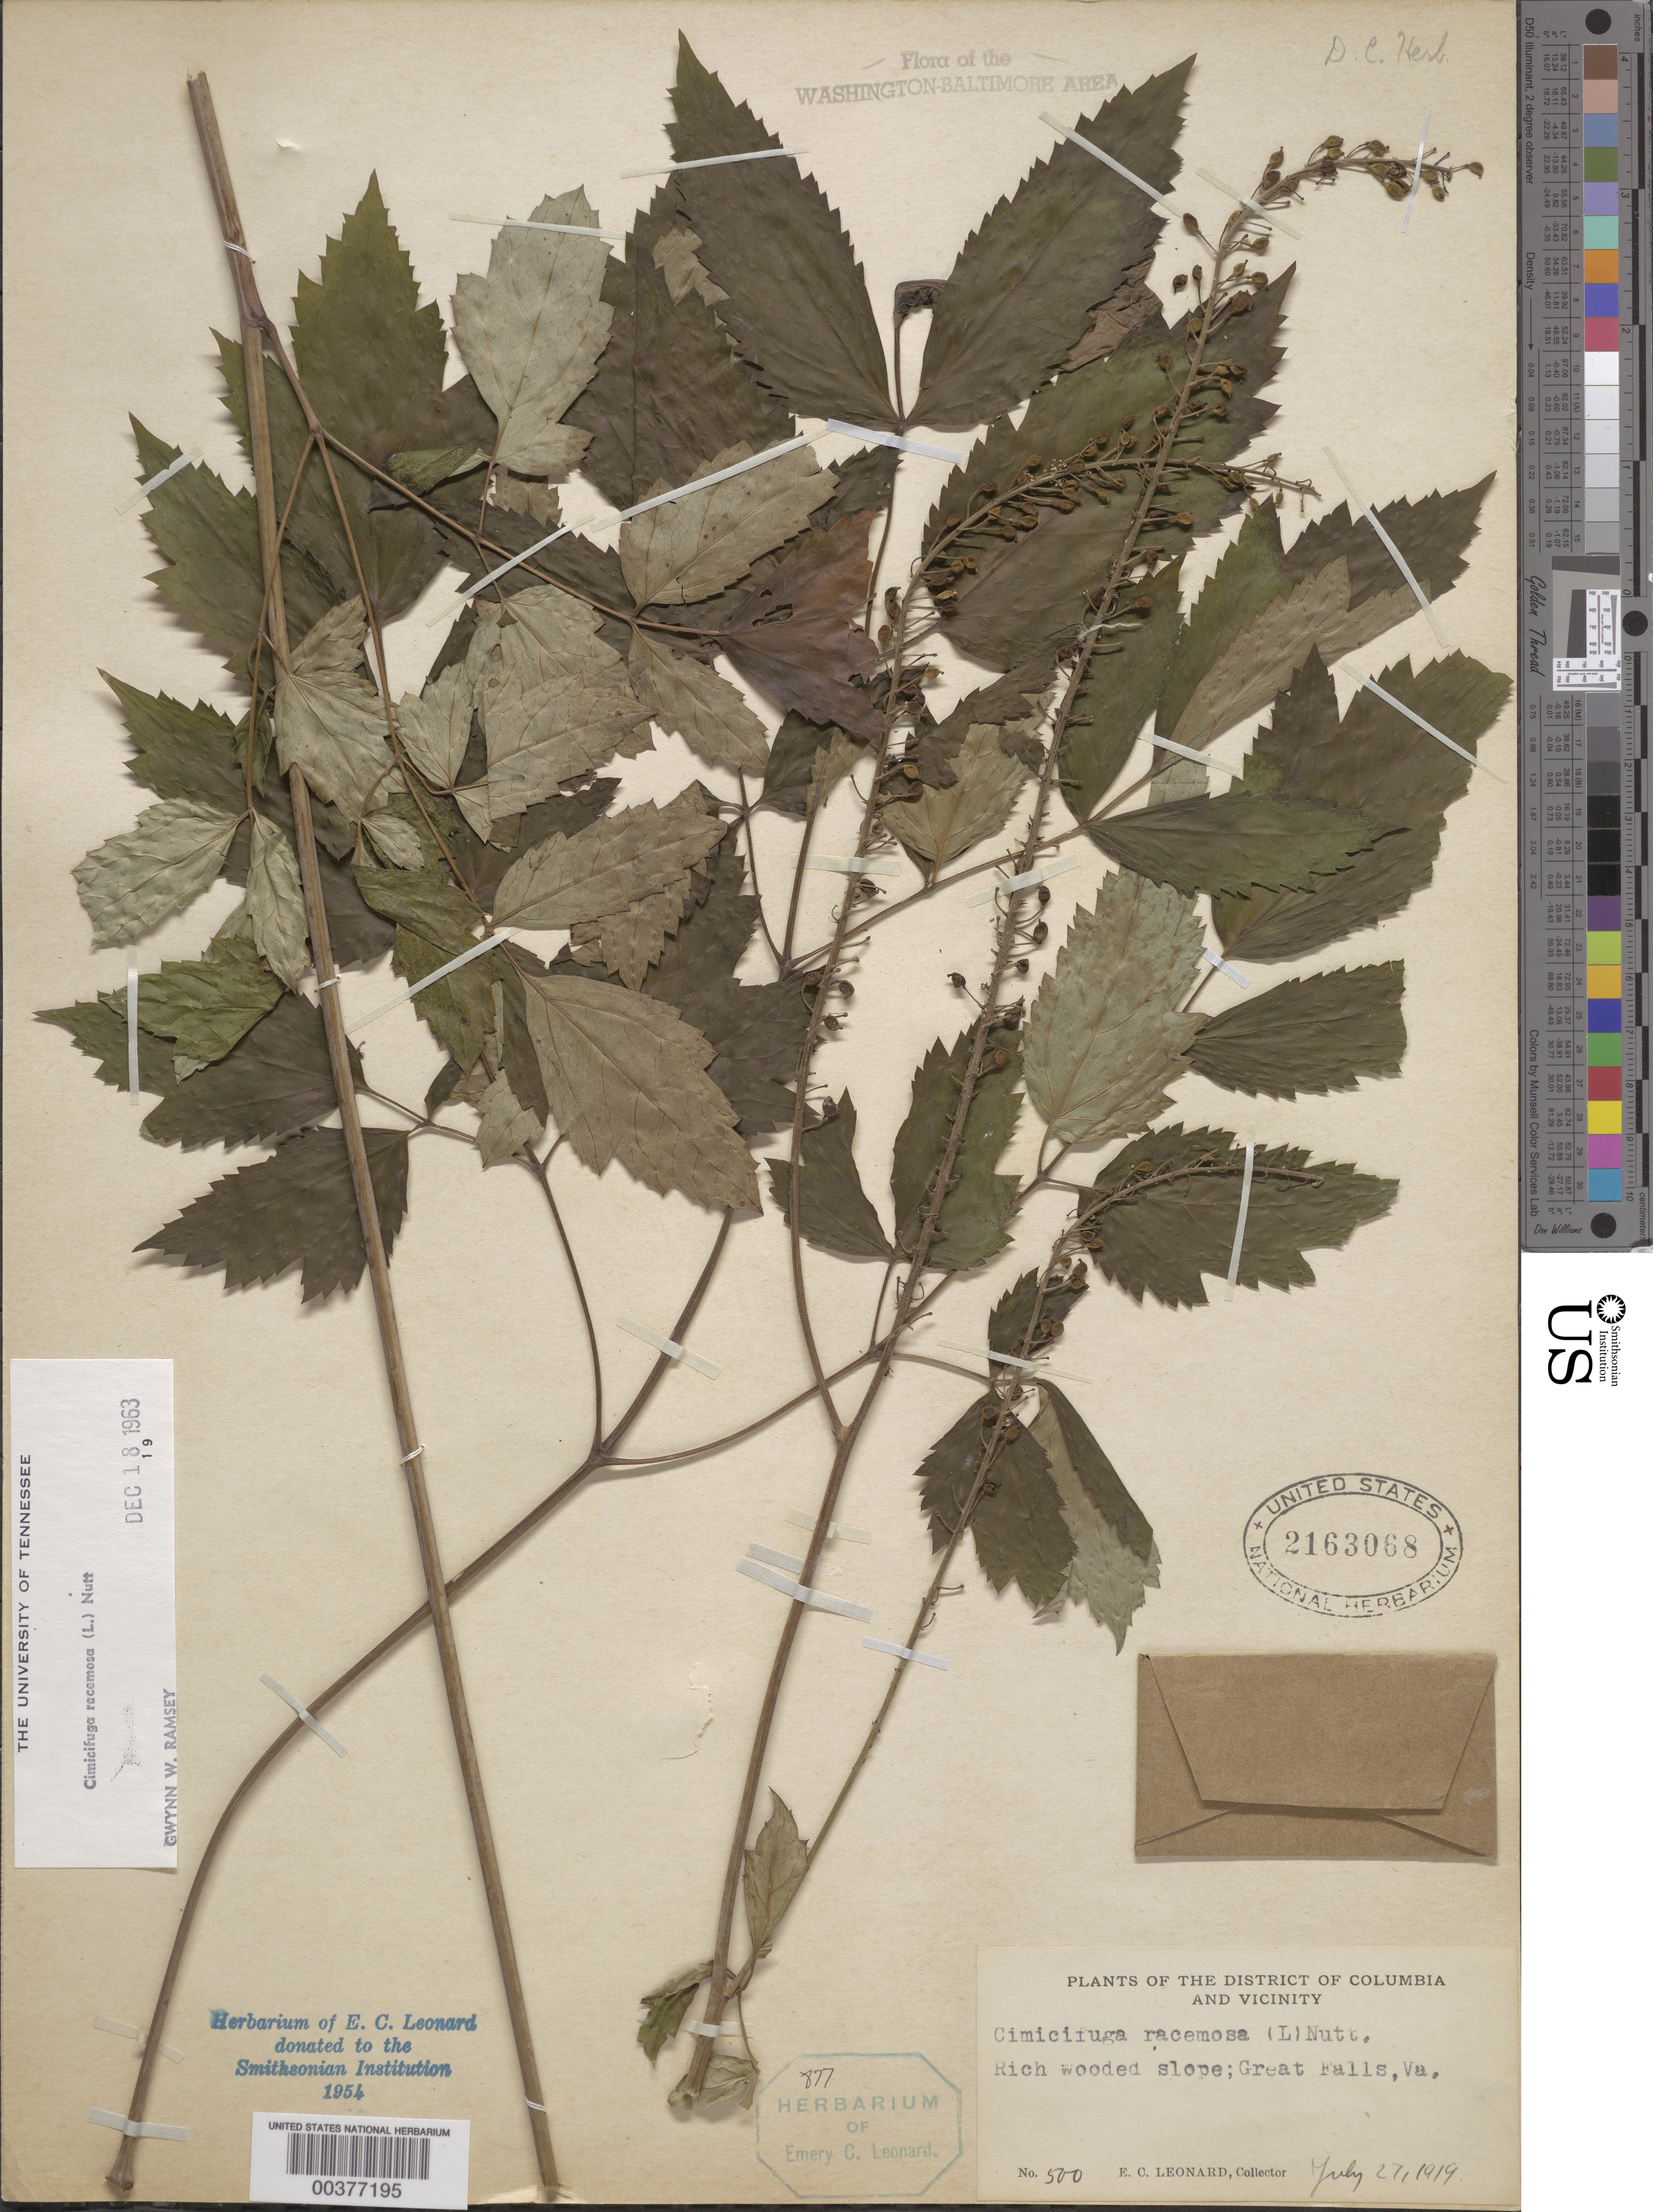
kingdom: Plantae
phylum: Tracheophyta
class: Magnoliopsida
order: Ranunculales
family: Ranunculaceae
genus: Actaea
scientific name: Actaea racemosa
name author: L.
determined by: Strong, M. T., (US), Smithsonian Institution - National Museum of Natural History (UNITED STATES)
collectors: E. C. Leonard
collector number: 500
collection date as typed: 27 Jul 1919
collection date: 1919-07-27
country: United States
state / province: Virginia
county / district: Fairfax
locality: Great Falls C. and O. Canal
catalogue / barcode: US 2163068